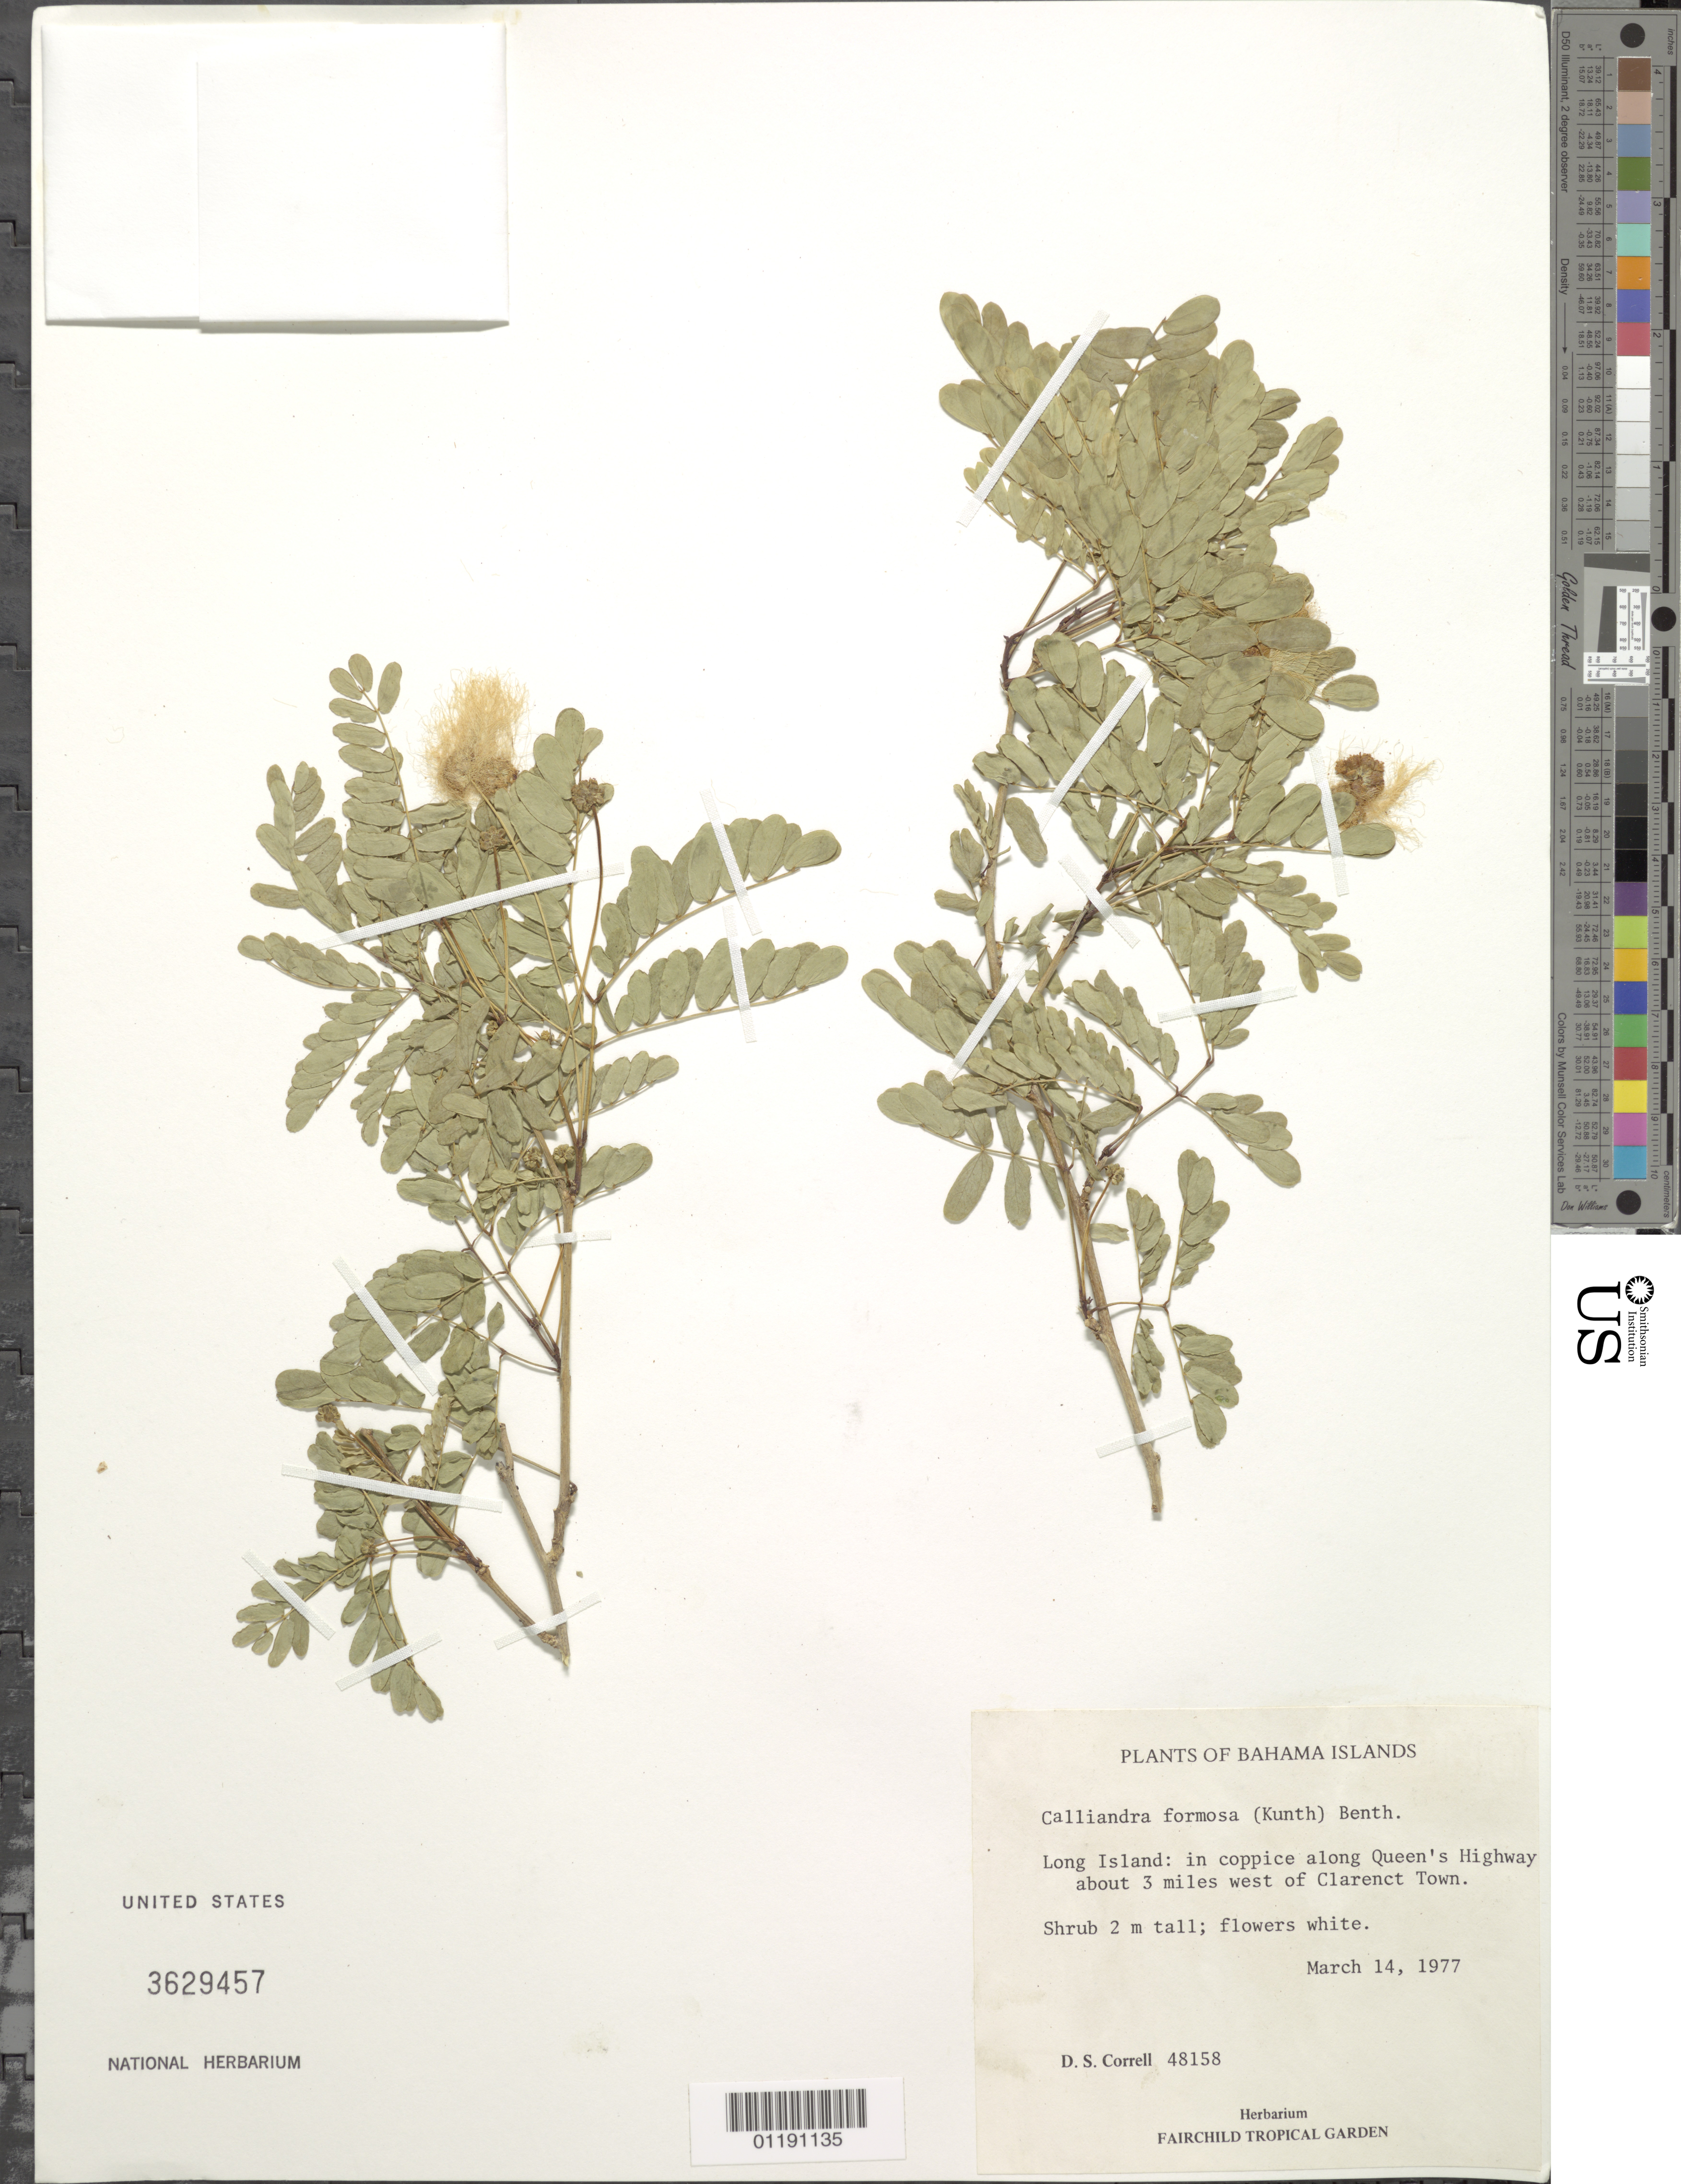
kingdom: Plantae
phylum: Tracheophyta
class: Magnoliopsida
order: Fabales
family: Fabaceae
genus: Calliandra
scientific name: Calliandra formosa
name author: (Kunth) Benth.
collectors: D. S. Correll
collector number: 48158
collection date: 1977-03-14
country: Bahamas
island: Long Island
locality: In coppice along Queen's Highway about 3 miles W of Clarence Town.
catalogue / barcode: US 3629457